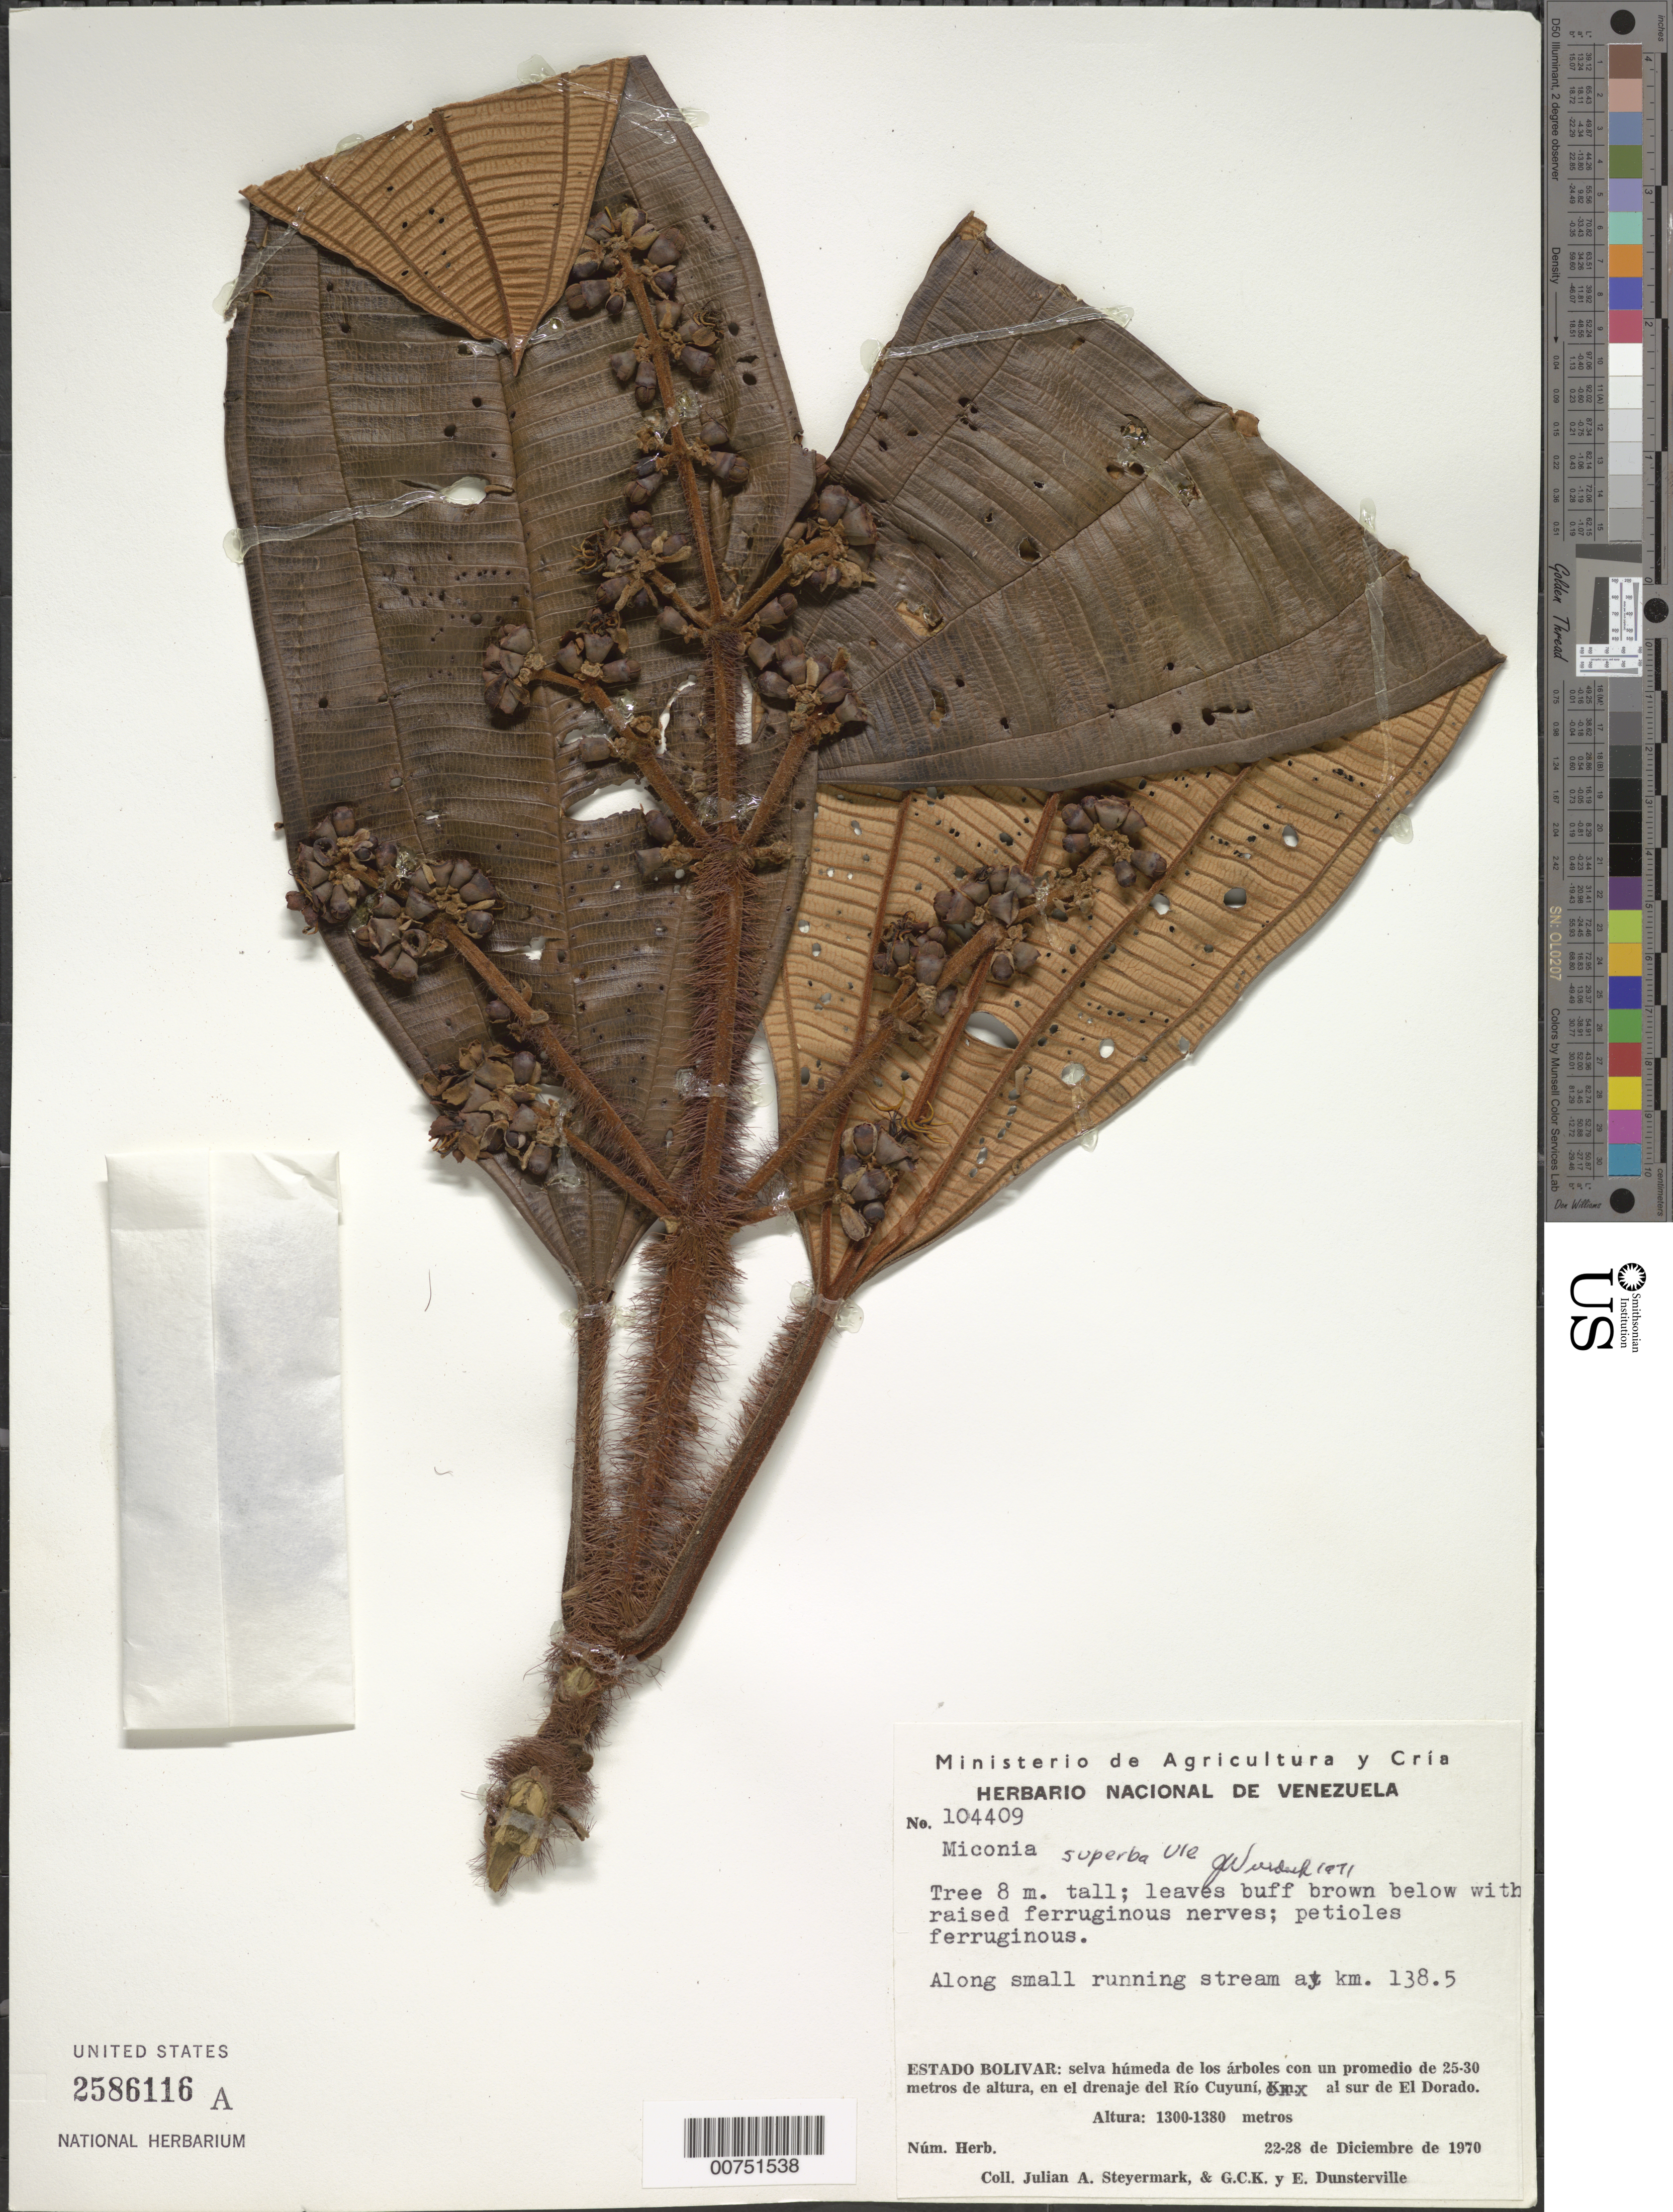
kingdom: Plantae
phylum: Tracheophyta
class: Magnoliopsida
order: Myrtales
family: Melastomataceae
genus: Miconia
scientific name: Miconia superba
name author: Ule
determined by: Wurdack, John J., (US), US (UNITED STATES)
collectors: J. Steyermark, G. C. K. Dunsterville & E. Dunsterville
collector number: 104409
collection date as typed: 22-Dec-70 to 28-Dec-70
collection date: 1970-12-22/1970-12-28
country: Venezuela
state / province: Bolívar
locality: Río Cuyuni drainage, S of El Dorado, km 138.5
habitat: Selva húmeda de los arboles con un promedio de 25-30m de alt; along small running creek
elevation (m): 1300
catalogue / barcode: US 2586116A